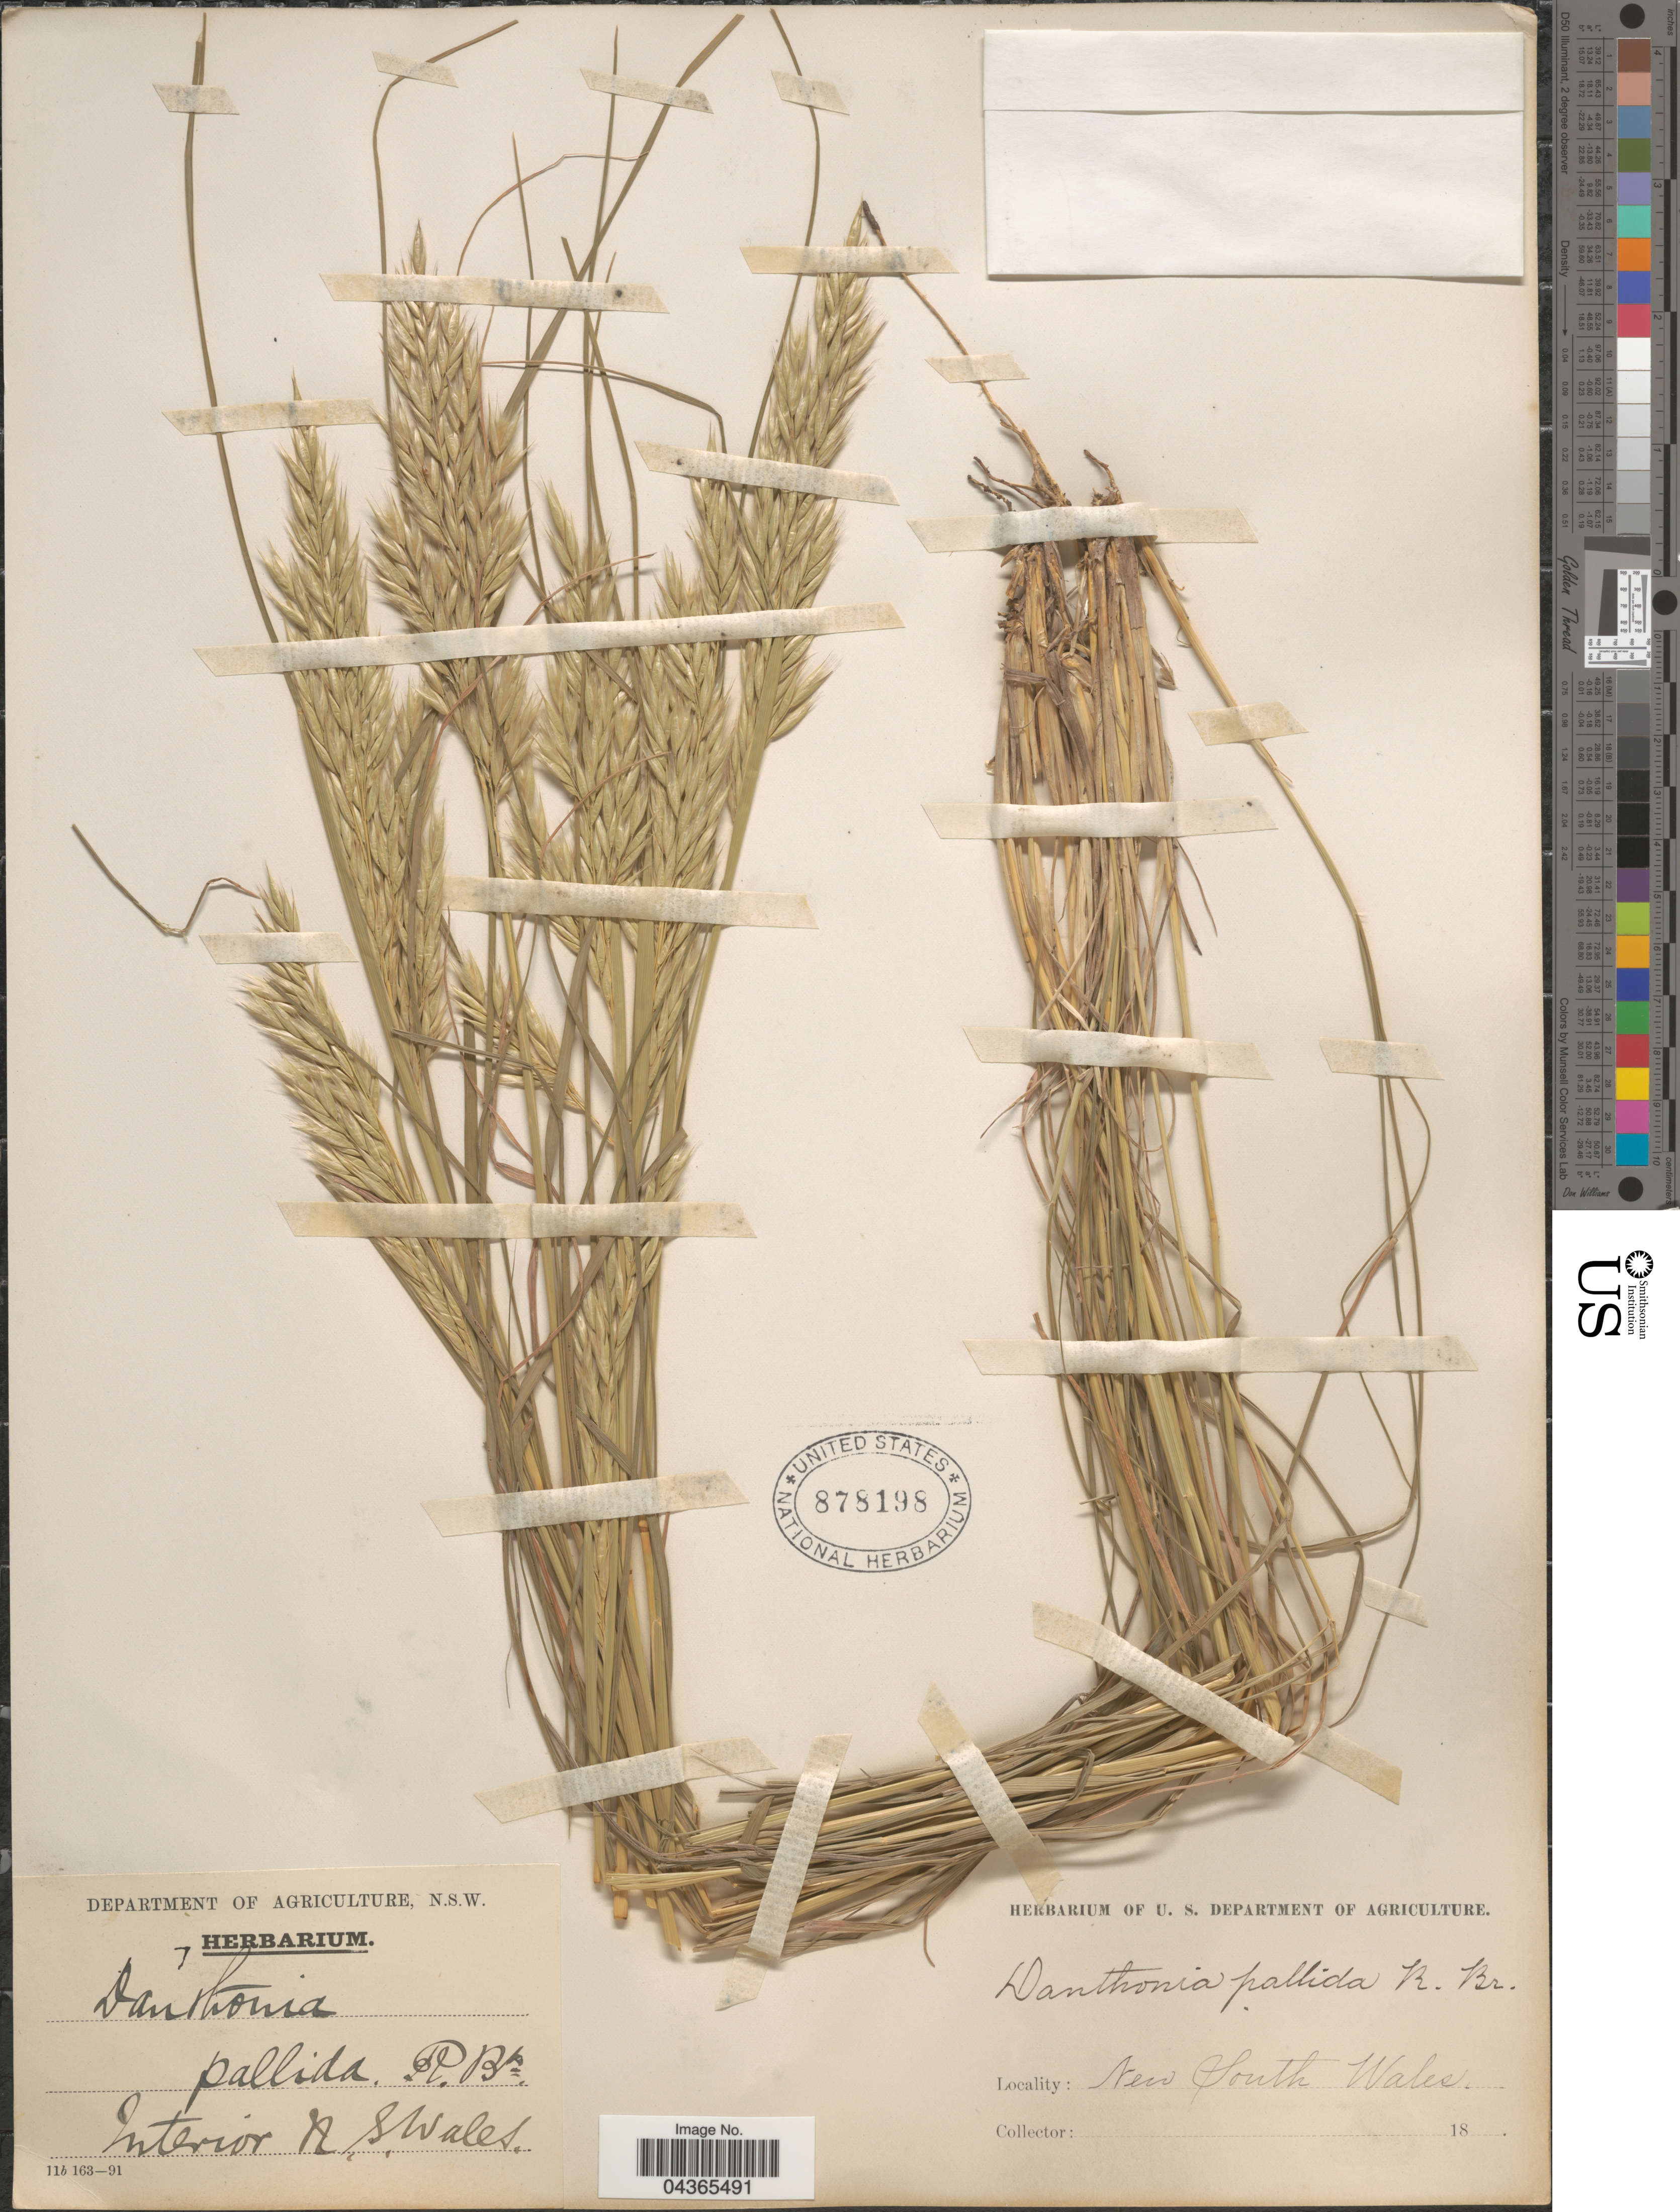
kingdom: Plantae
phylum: Tracheophyta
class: Liliopsida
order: Poales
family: Poaceae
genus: Rytidosperma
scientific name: Rytidosperma pallidum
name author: (R. Br.) A.M. Humphreys & H.P. Linder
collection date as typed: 18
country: Australia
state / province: New South Wales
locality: Interior N.S.Wales.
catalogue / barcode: US 878198